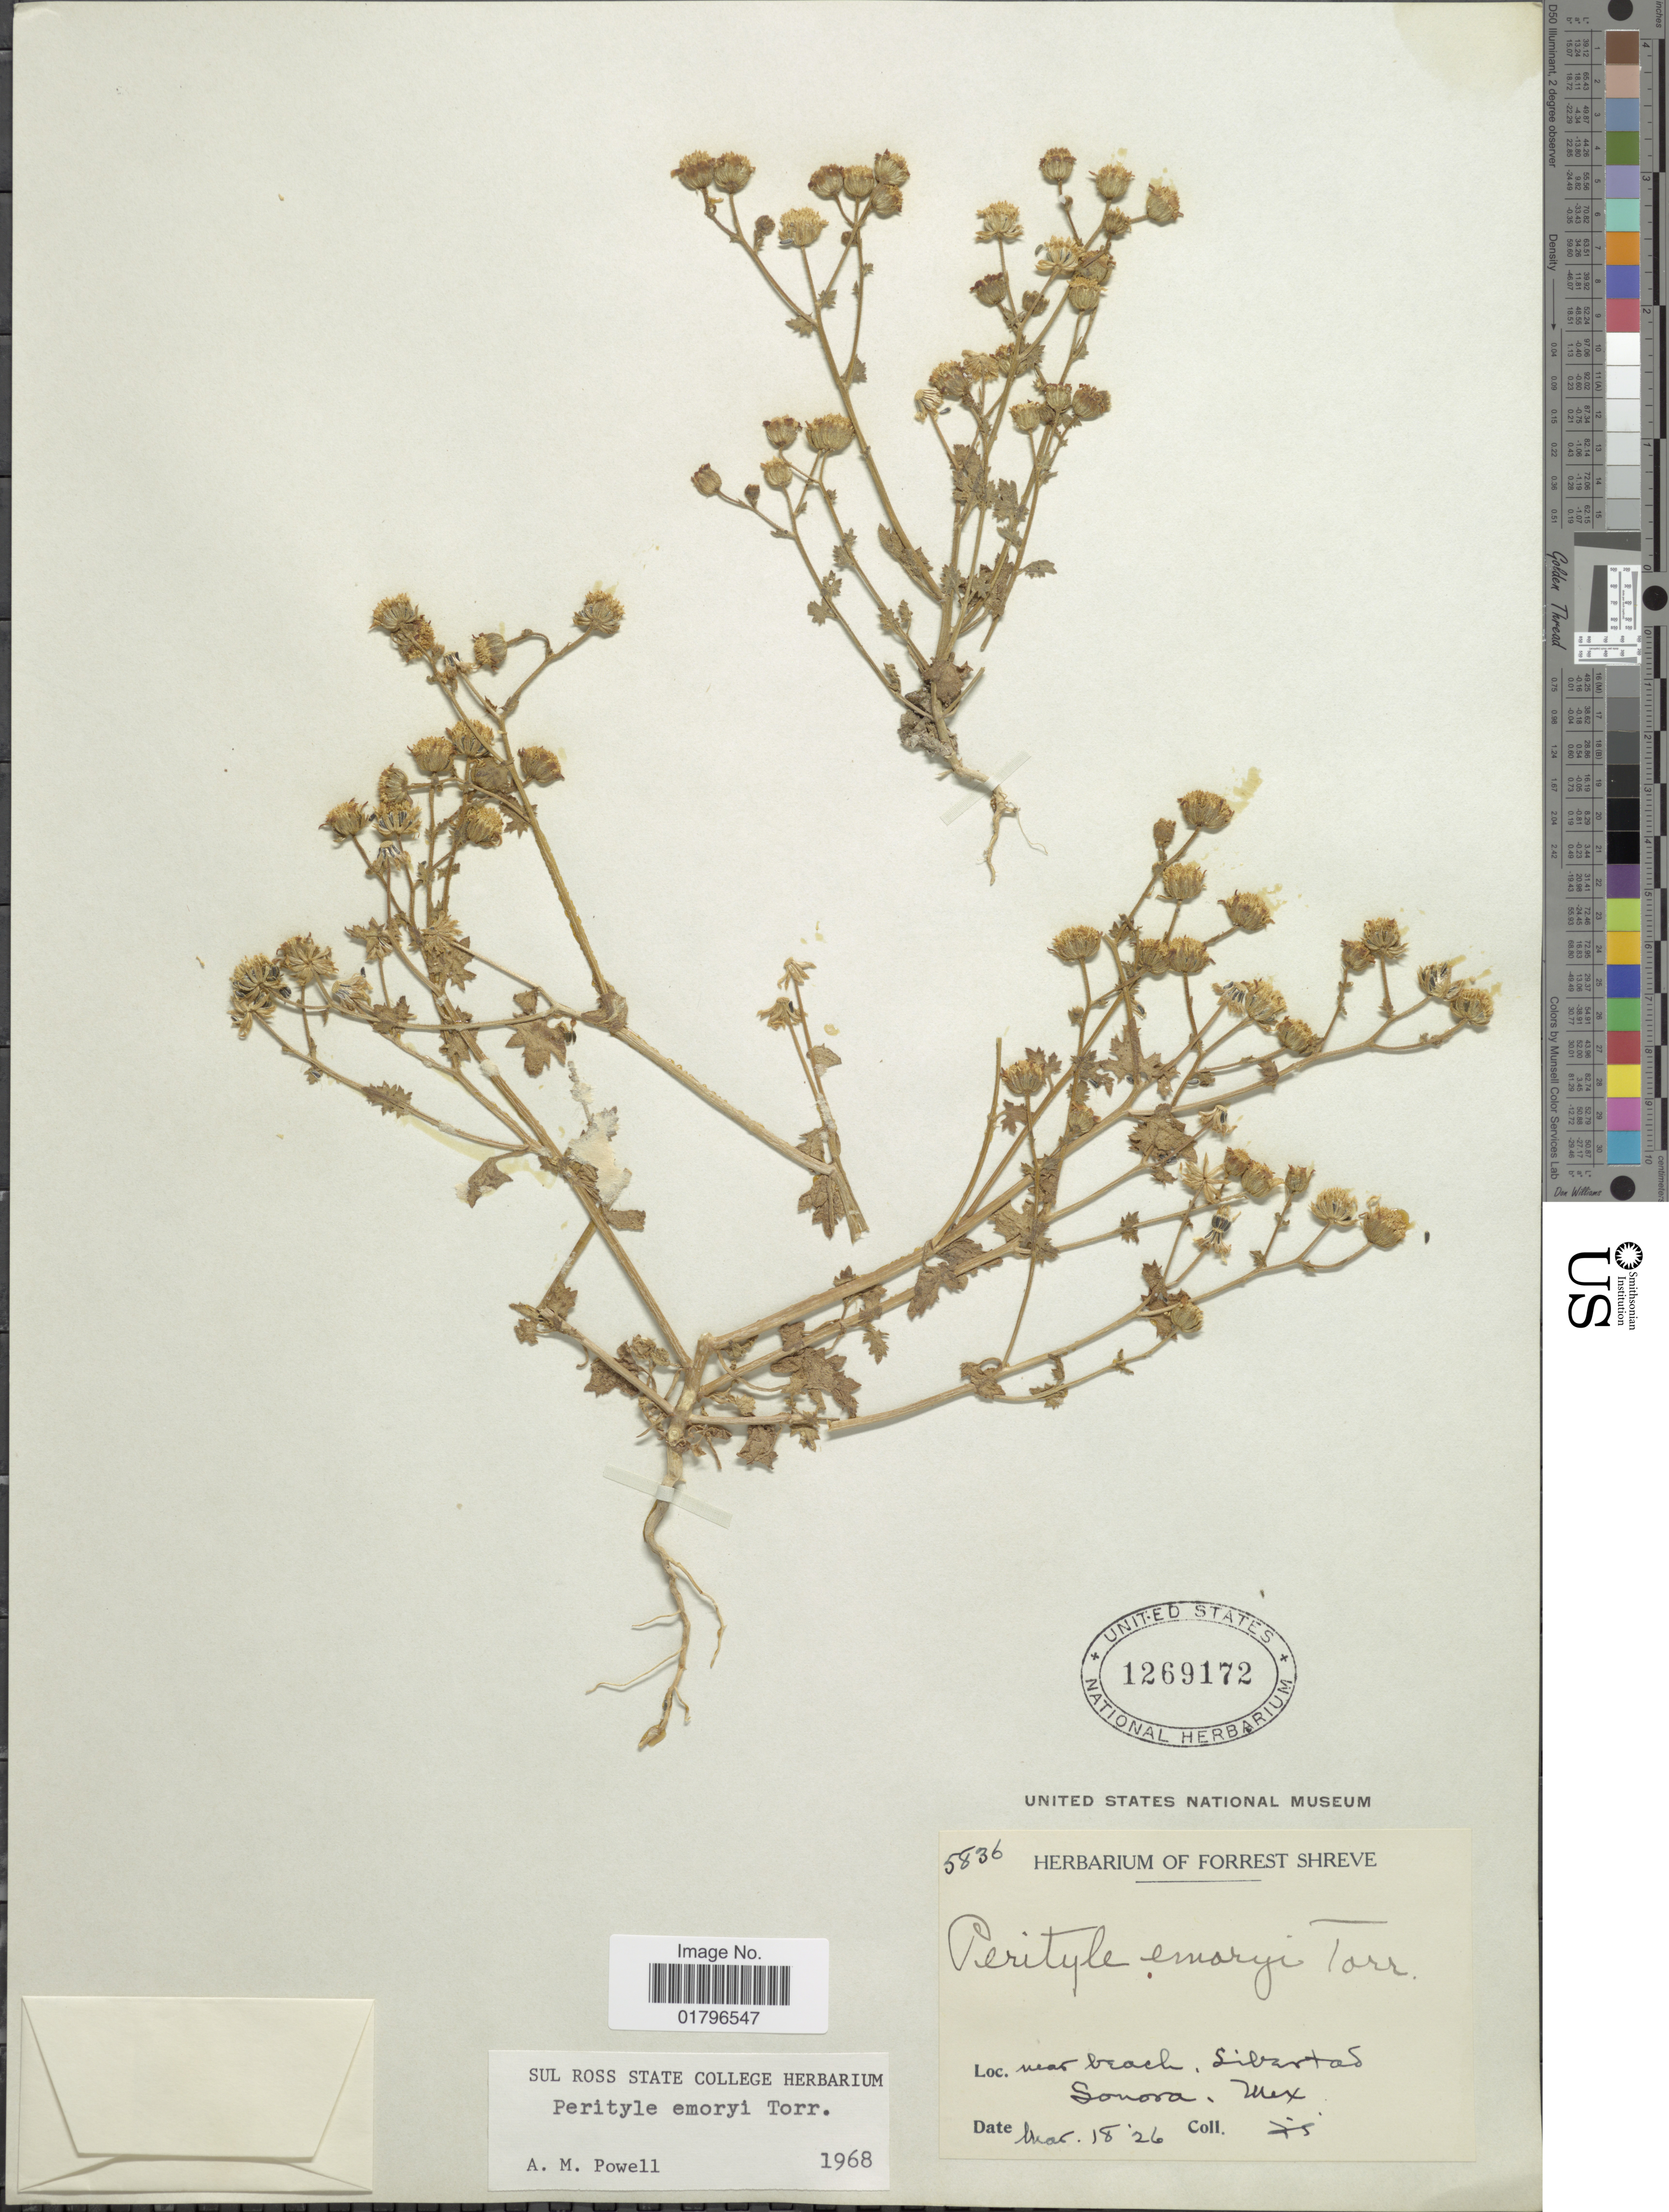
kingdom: Plantae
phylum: Tracheophyta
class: Magnoliopsida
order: Asterales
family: Asteraceae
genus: Perityle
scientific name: Perityle emoryi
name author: Torr.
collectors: F. Shreve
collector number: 5836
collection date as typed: Transcribed d/m/y: 18/3/26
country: Mexico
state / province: Sonora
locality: Near beach Libertad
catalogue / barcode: US 1269172